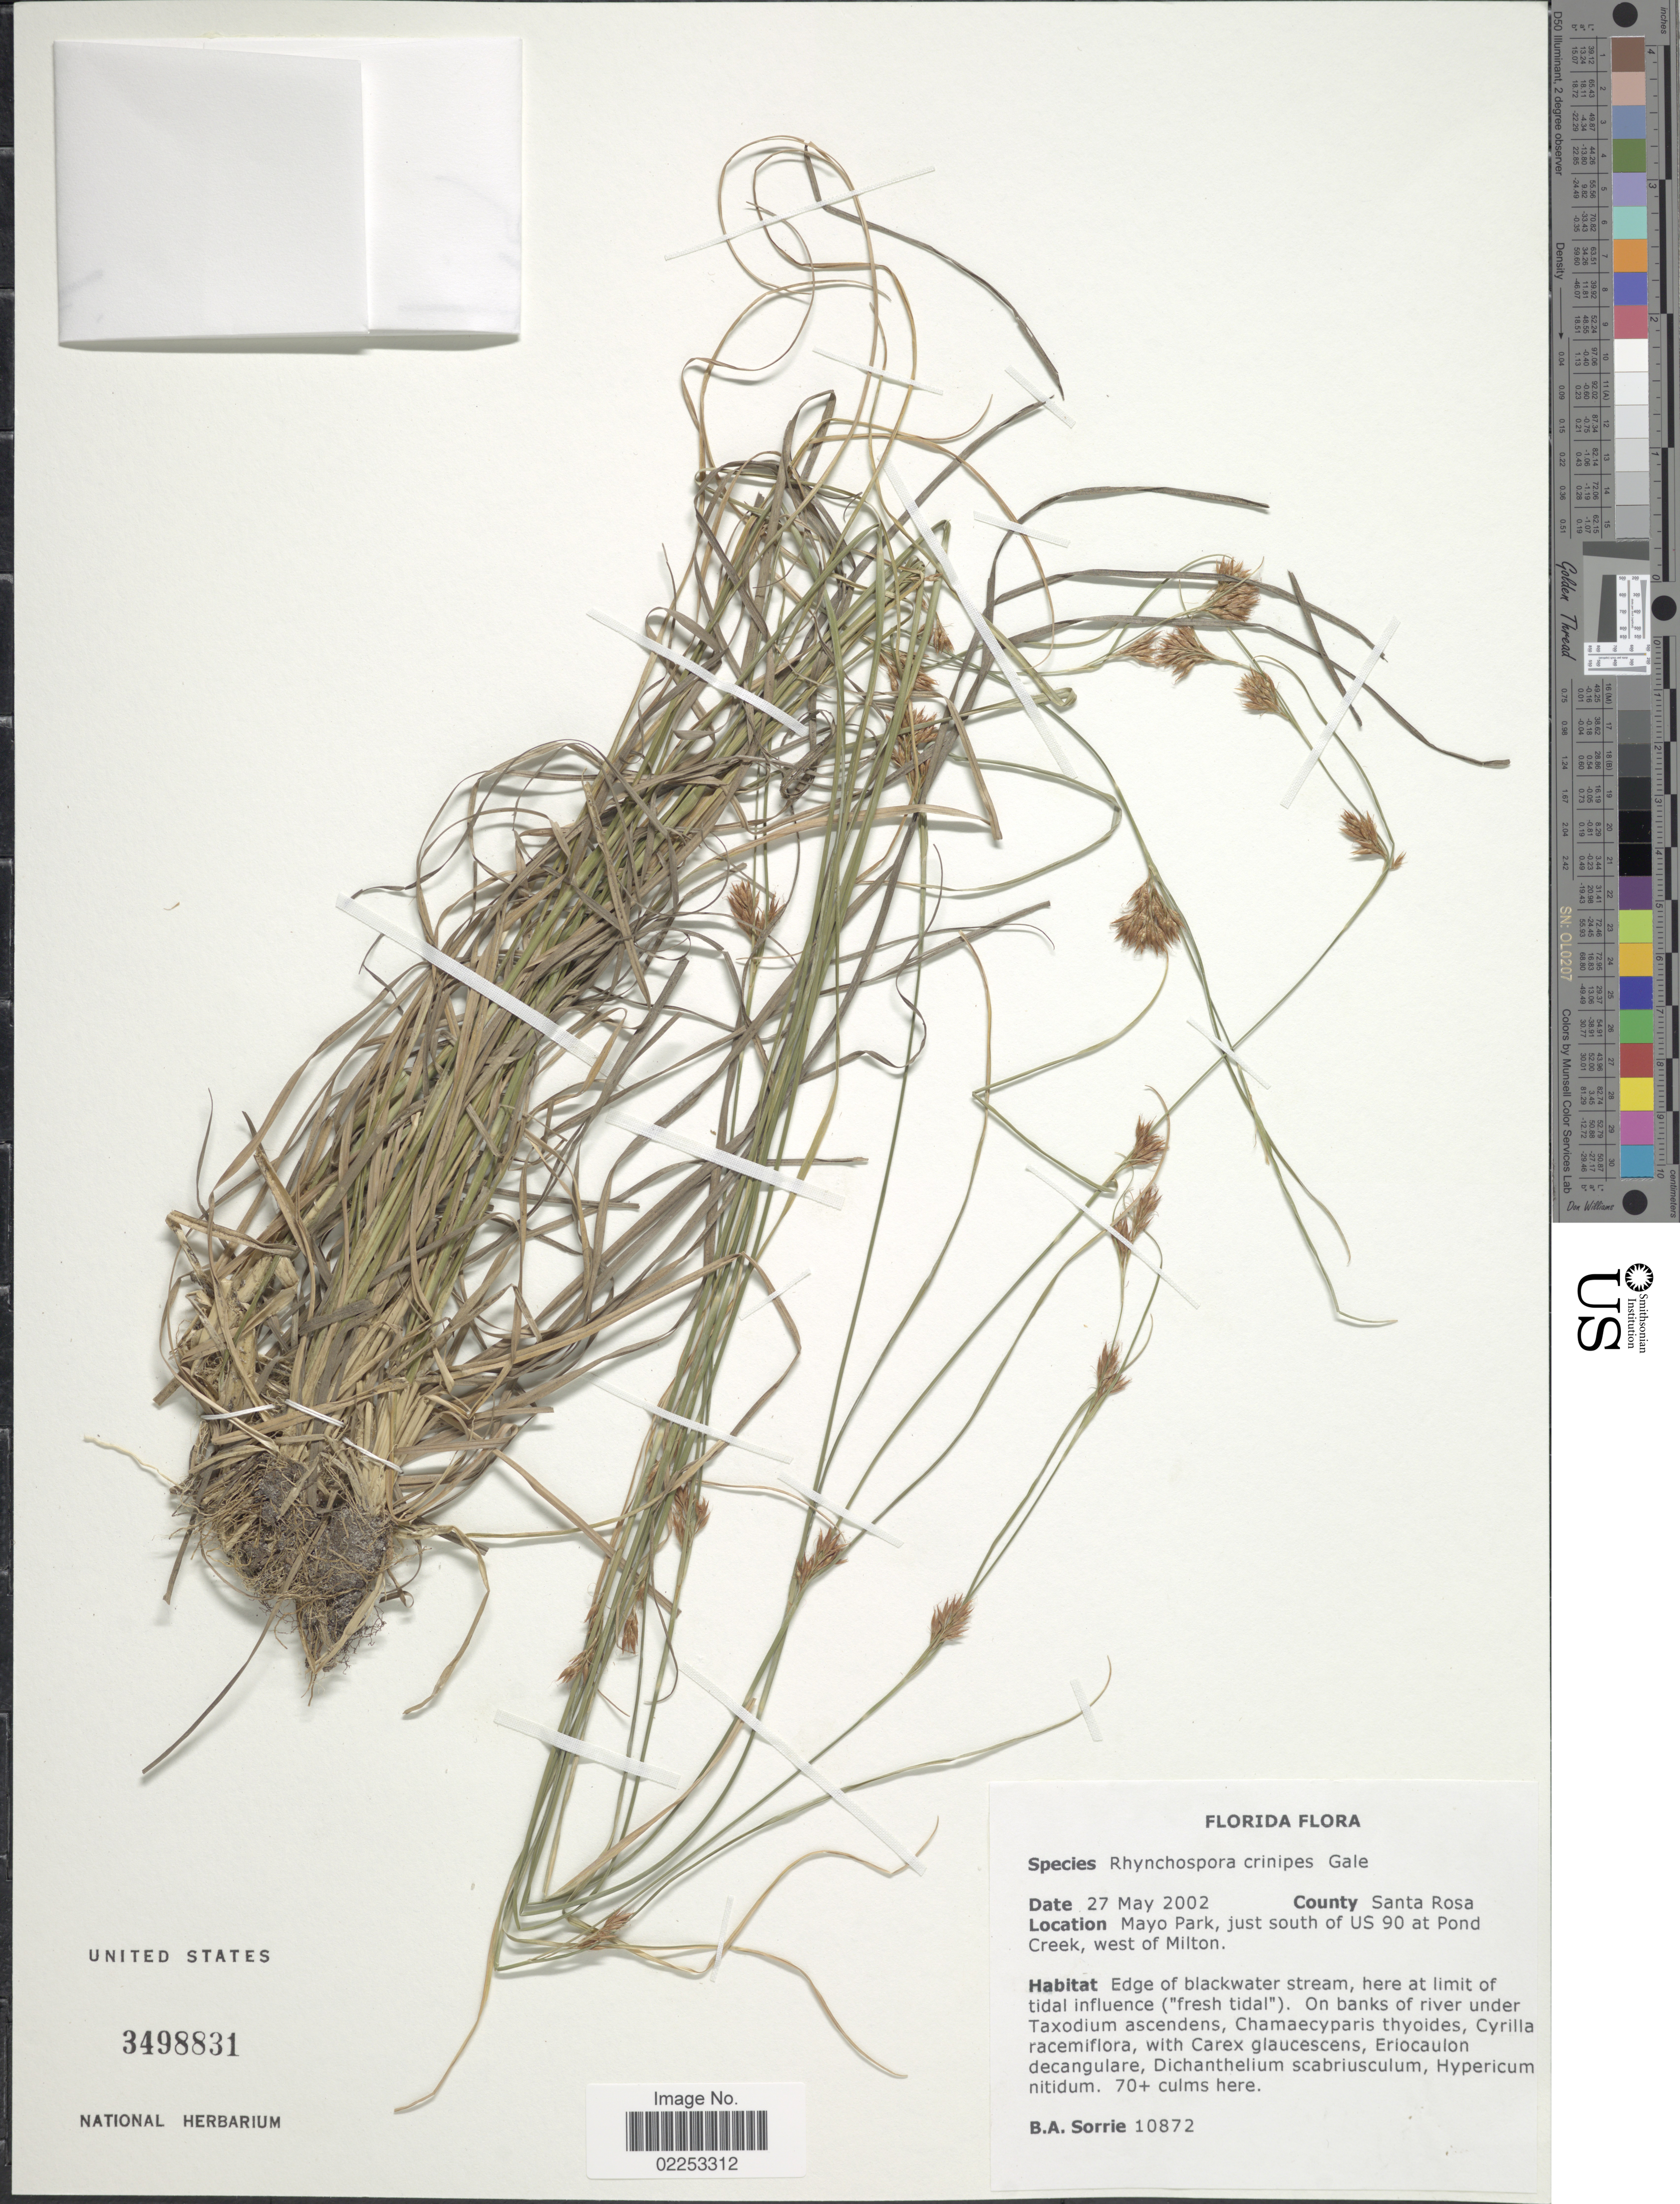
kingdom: Plantae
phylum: Tracheophyta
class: Liliopsida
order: Poales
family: Cyperaceae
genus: Rhynchospora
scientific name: Rhynchospora crinipes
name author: Gale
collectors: B. Sorrie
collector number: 10872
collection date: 2002-05-27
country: United States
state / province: Florida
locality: County Santa Rosa, Mayo Park, just south of US 90 at Pond Creek, west of Milton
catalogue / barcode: US 3498831